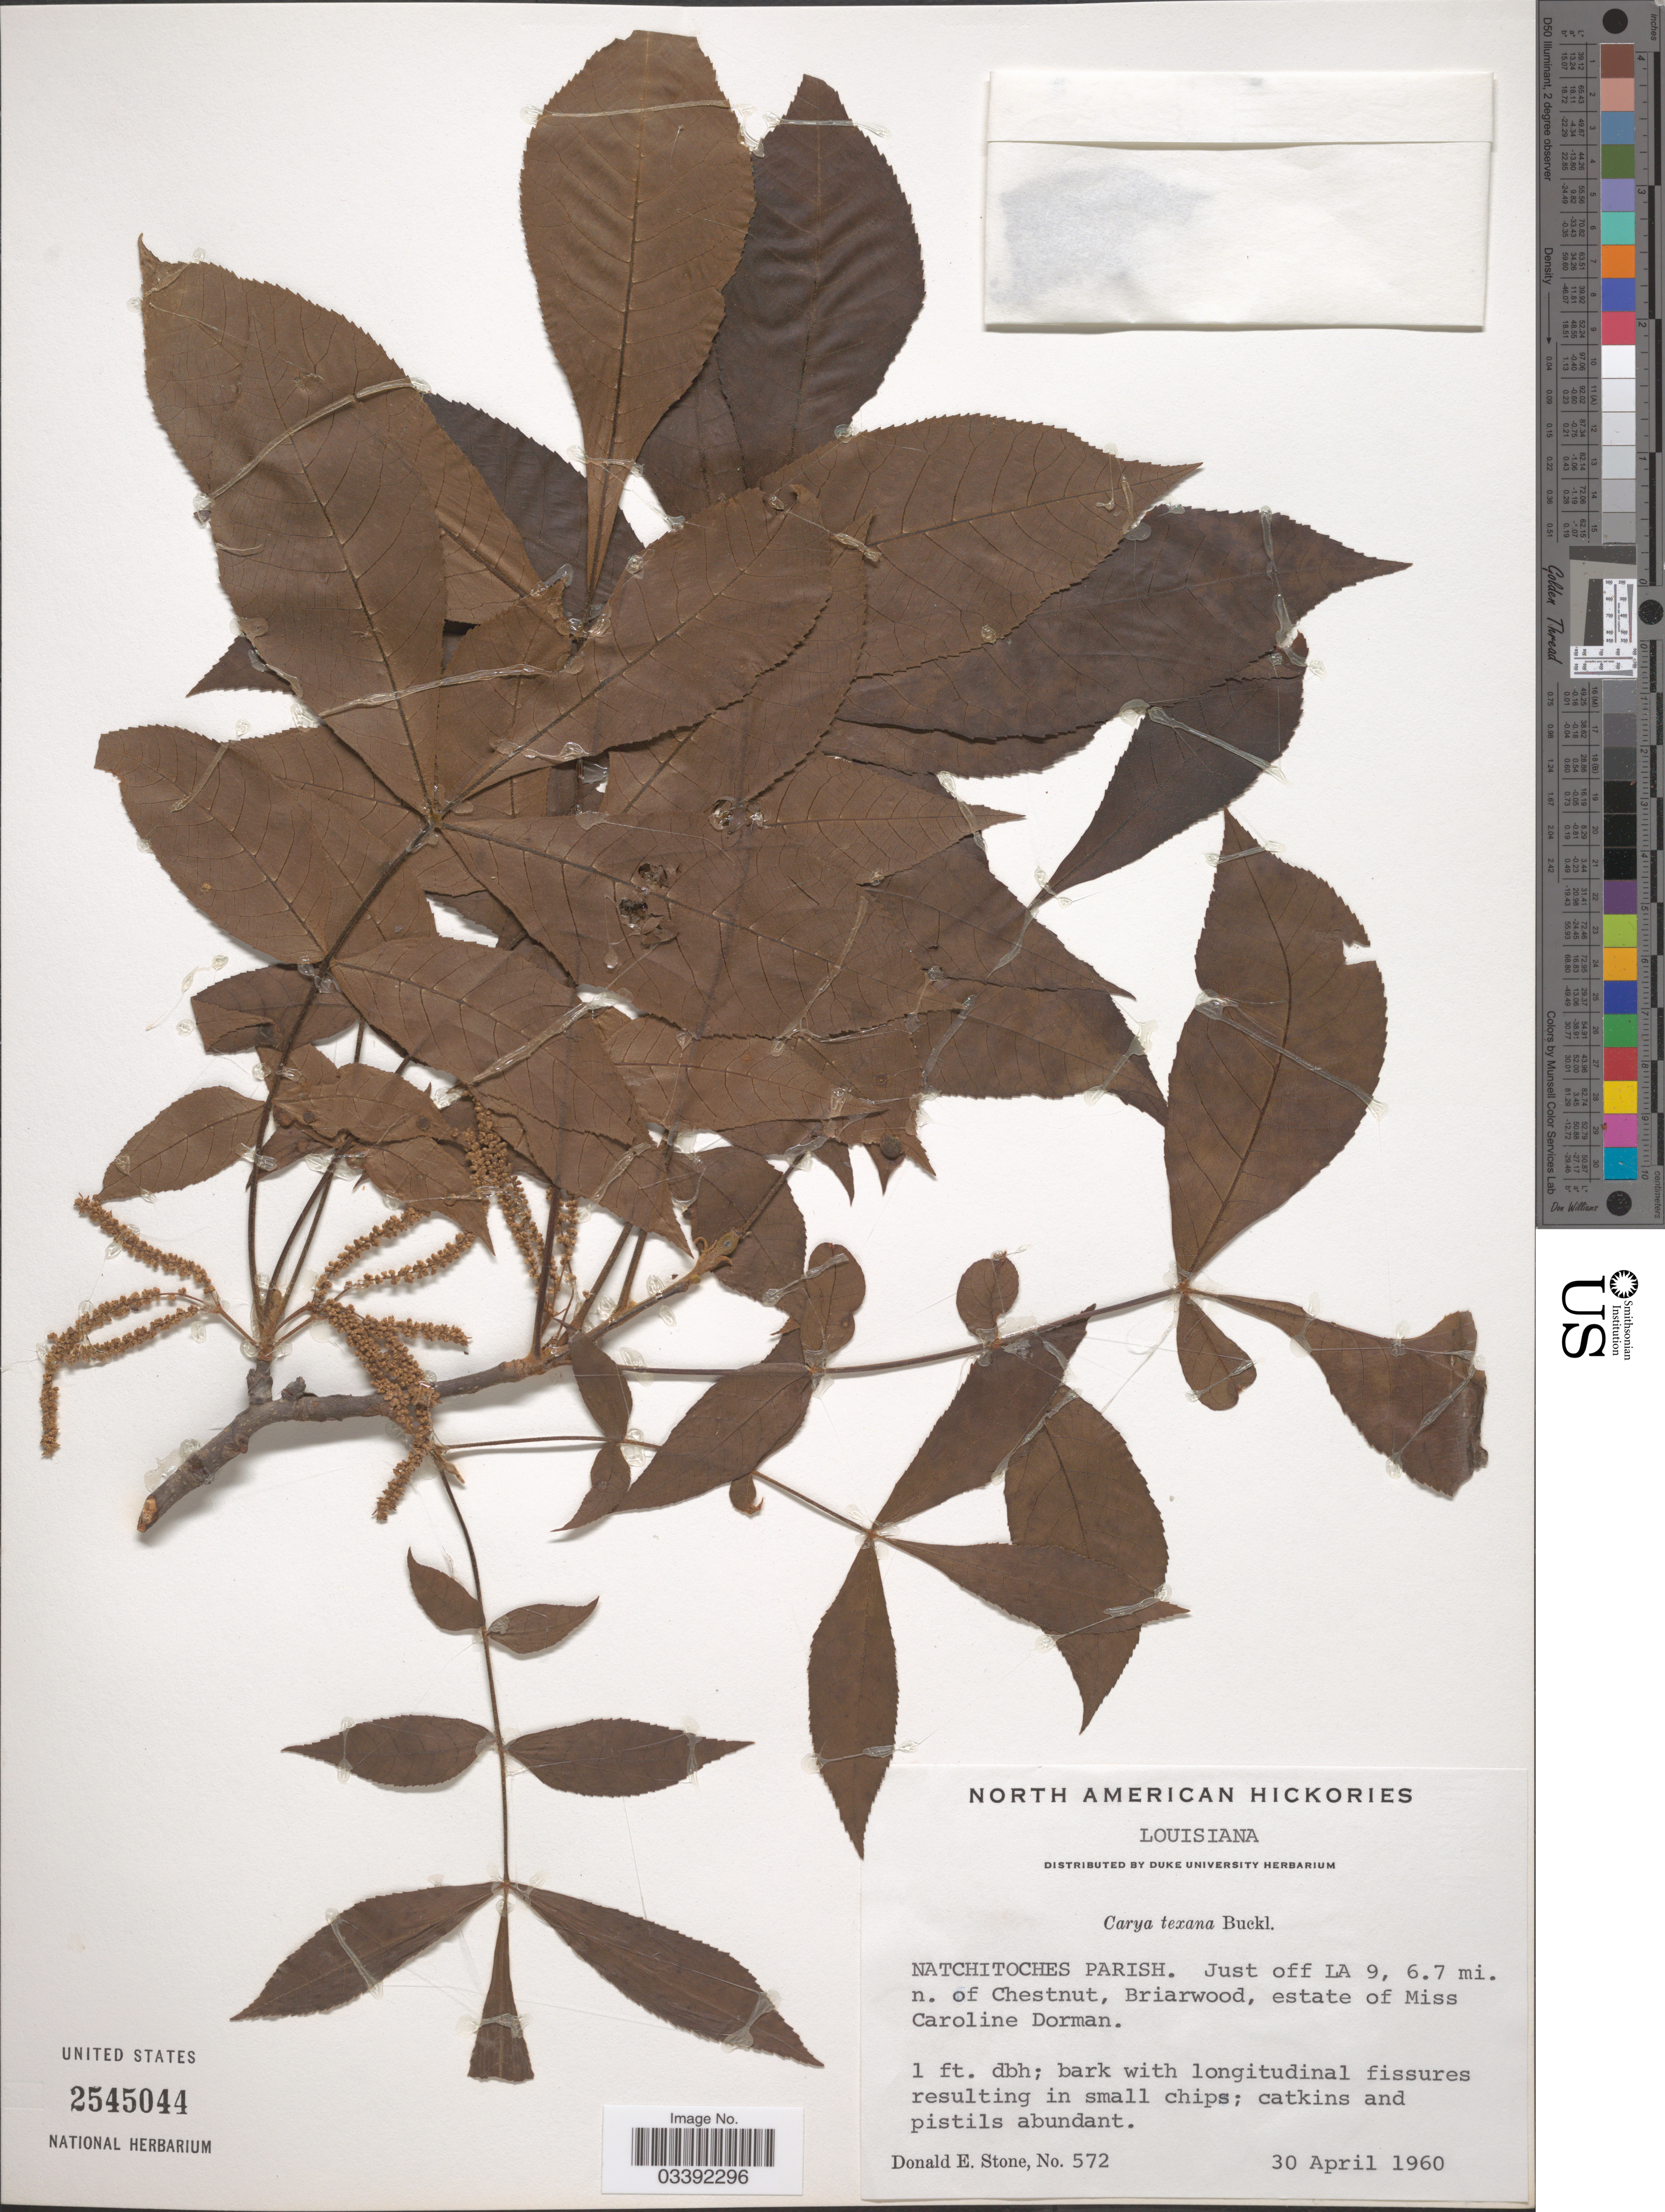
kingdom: Plantae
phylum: Tracheophyta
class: Magnoliopsida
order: Fagales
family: Juglandaceae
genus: Carya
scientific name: Carya texana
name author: Buckley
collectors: D. Stone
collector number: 572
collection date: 1960-04-30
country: United States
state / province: Louisiana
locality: Natchitoches Parish. Just off LA 9, 6.7 mi.n. of Chestnut, Briarwood, eastate of Miss Caroline Dorman.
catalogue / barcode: US 2545044